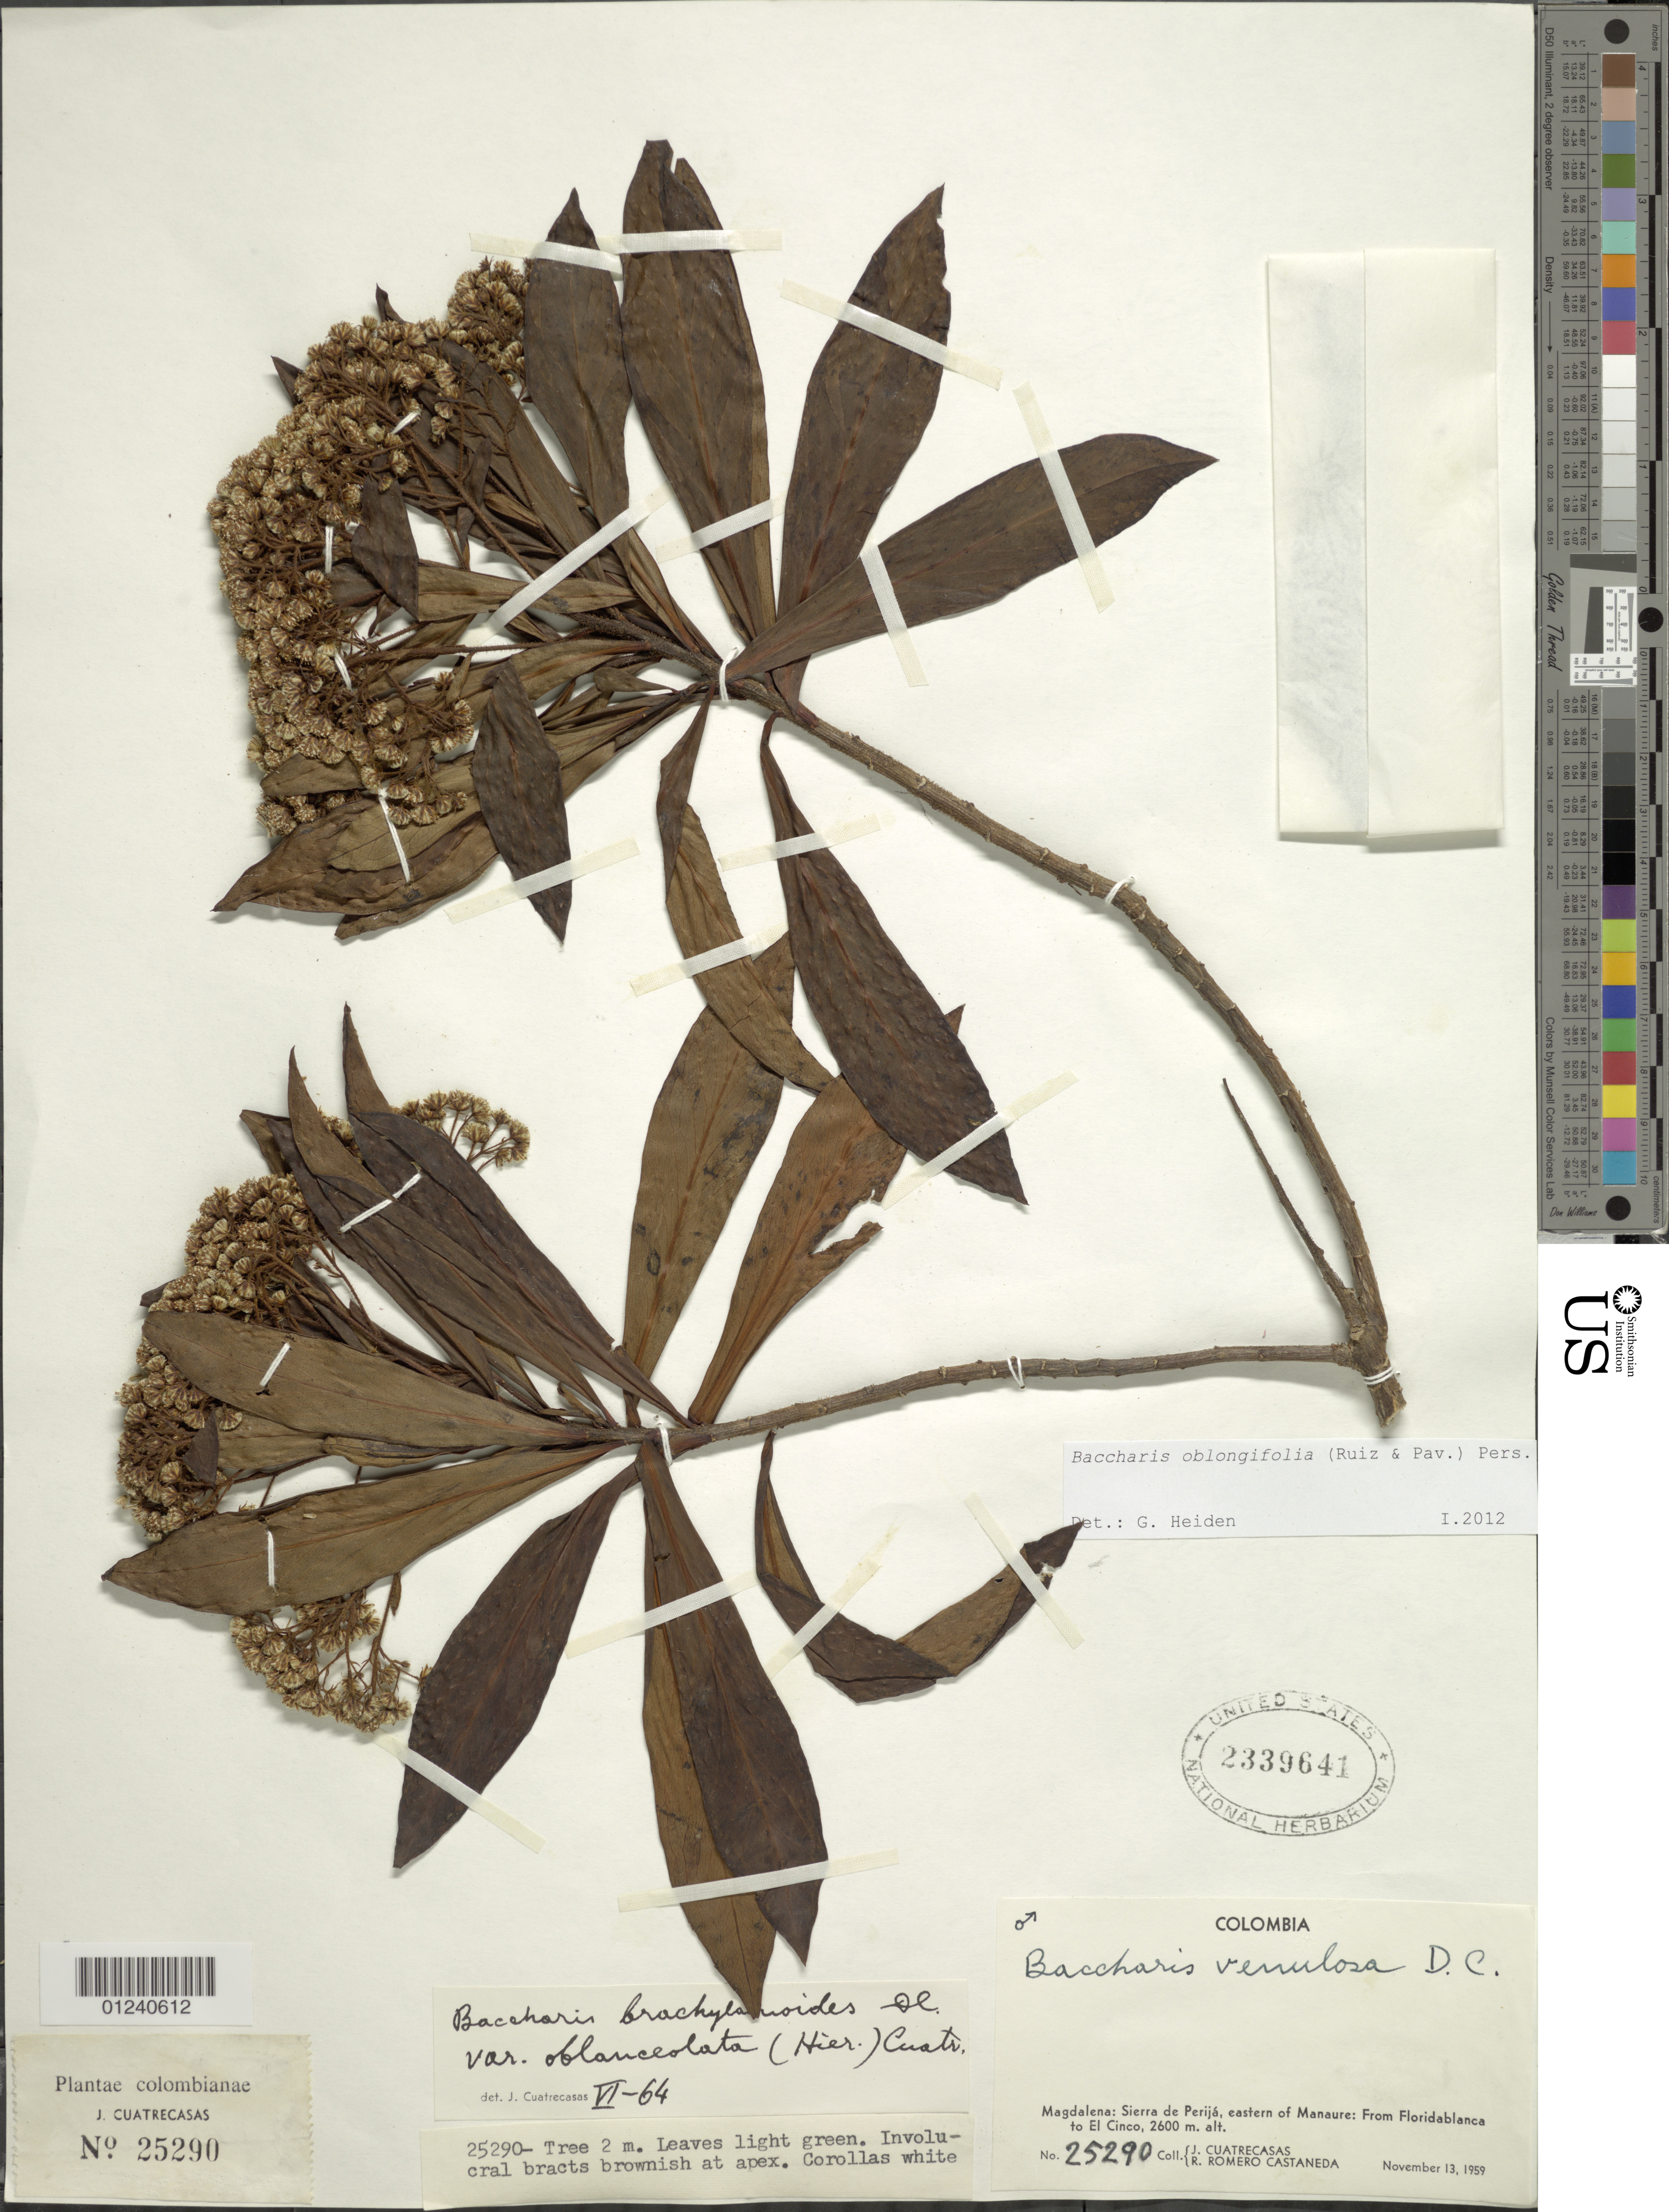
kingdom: Plantae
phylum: Tracheophyta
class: Magnoliopsida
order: Asterales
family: Asteraceae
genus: Baccharis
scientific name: Baccharis oblongifolia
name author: (Ruiz & Pav.) Pers.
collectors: J. Cuatrecasas & R. Romero Castañeda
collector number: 25290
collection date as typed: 13 Nov 1959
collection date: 1959-11-13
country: Colombia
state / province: Magdalena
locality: Sierra de Perija, E of Manaure, from Floridablanca to El Cinco.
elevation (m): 2600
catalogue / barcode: US 2339641